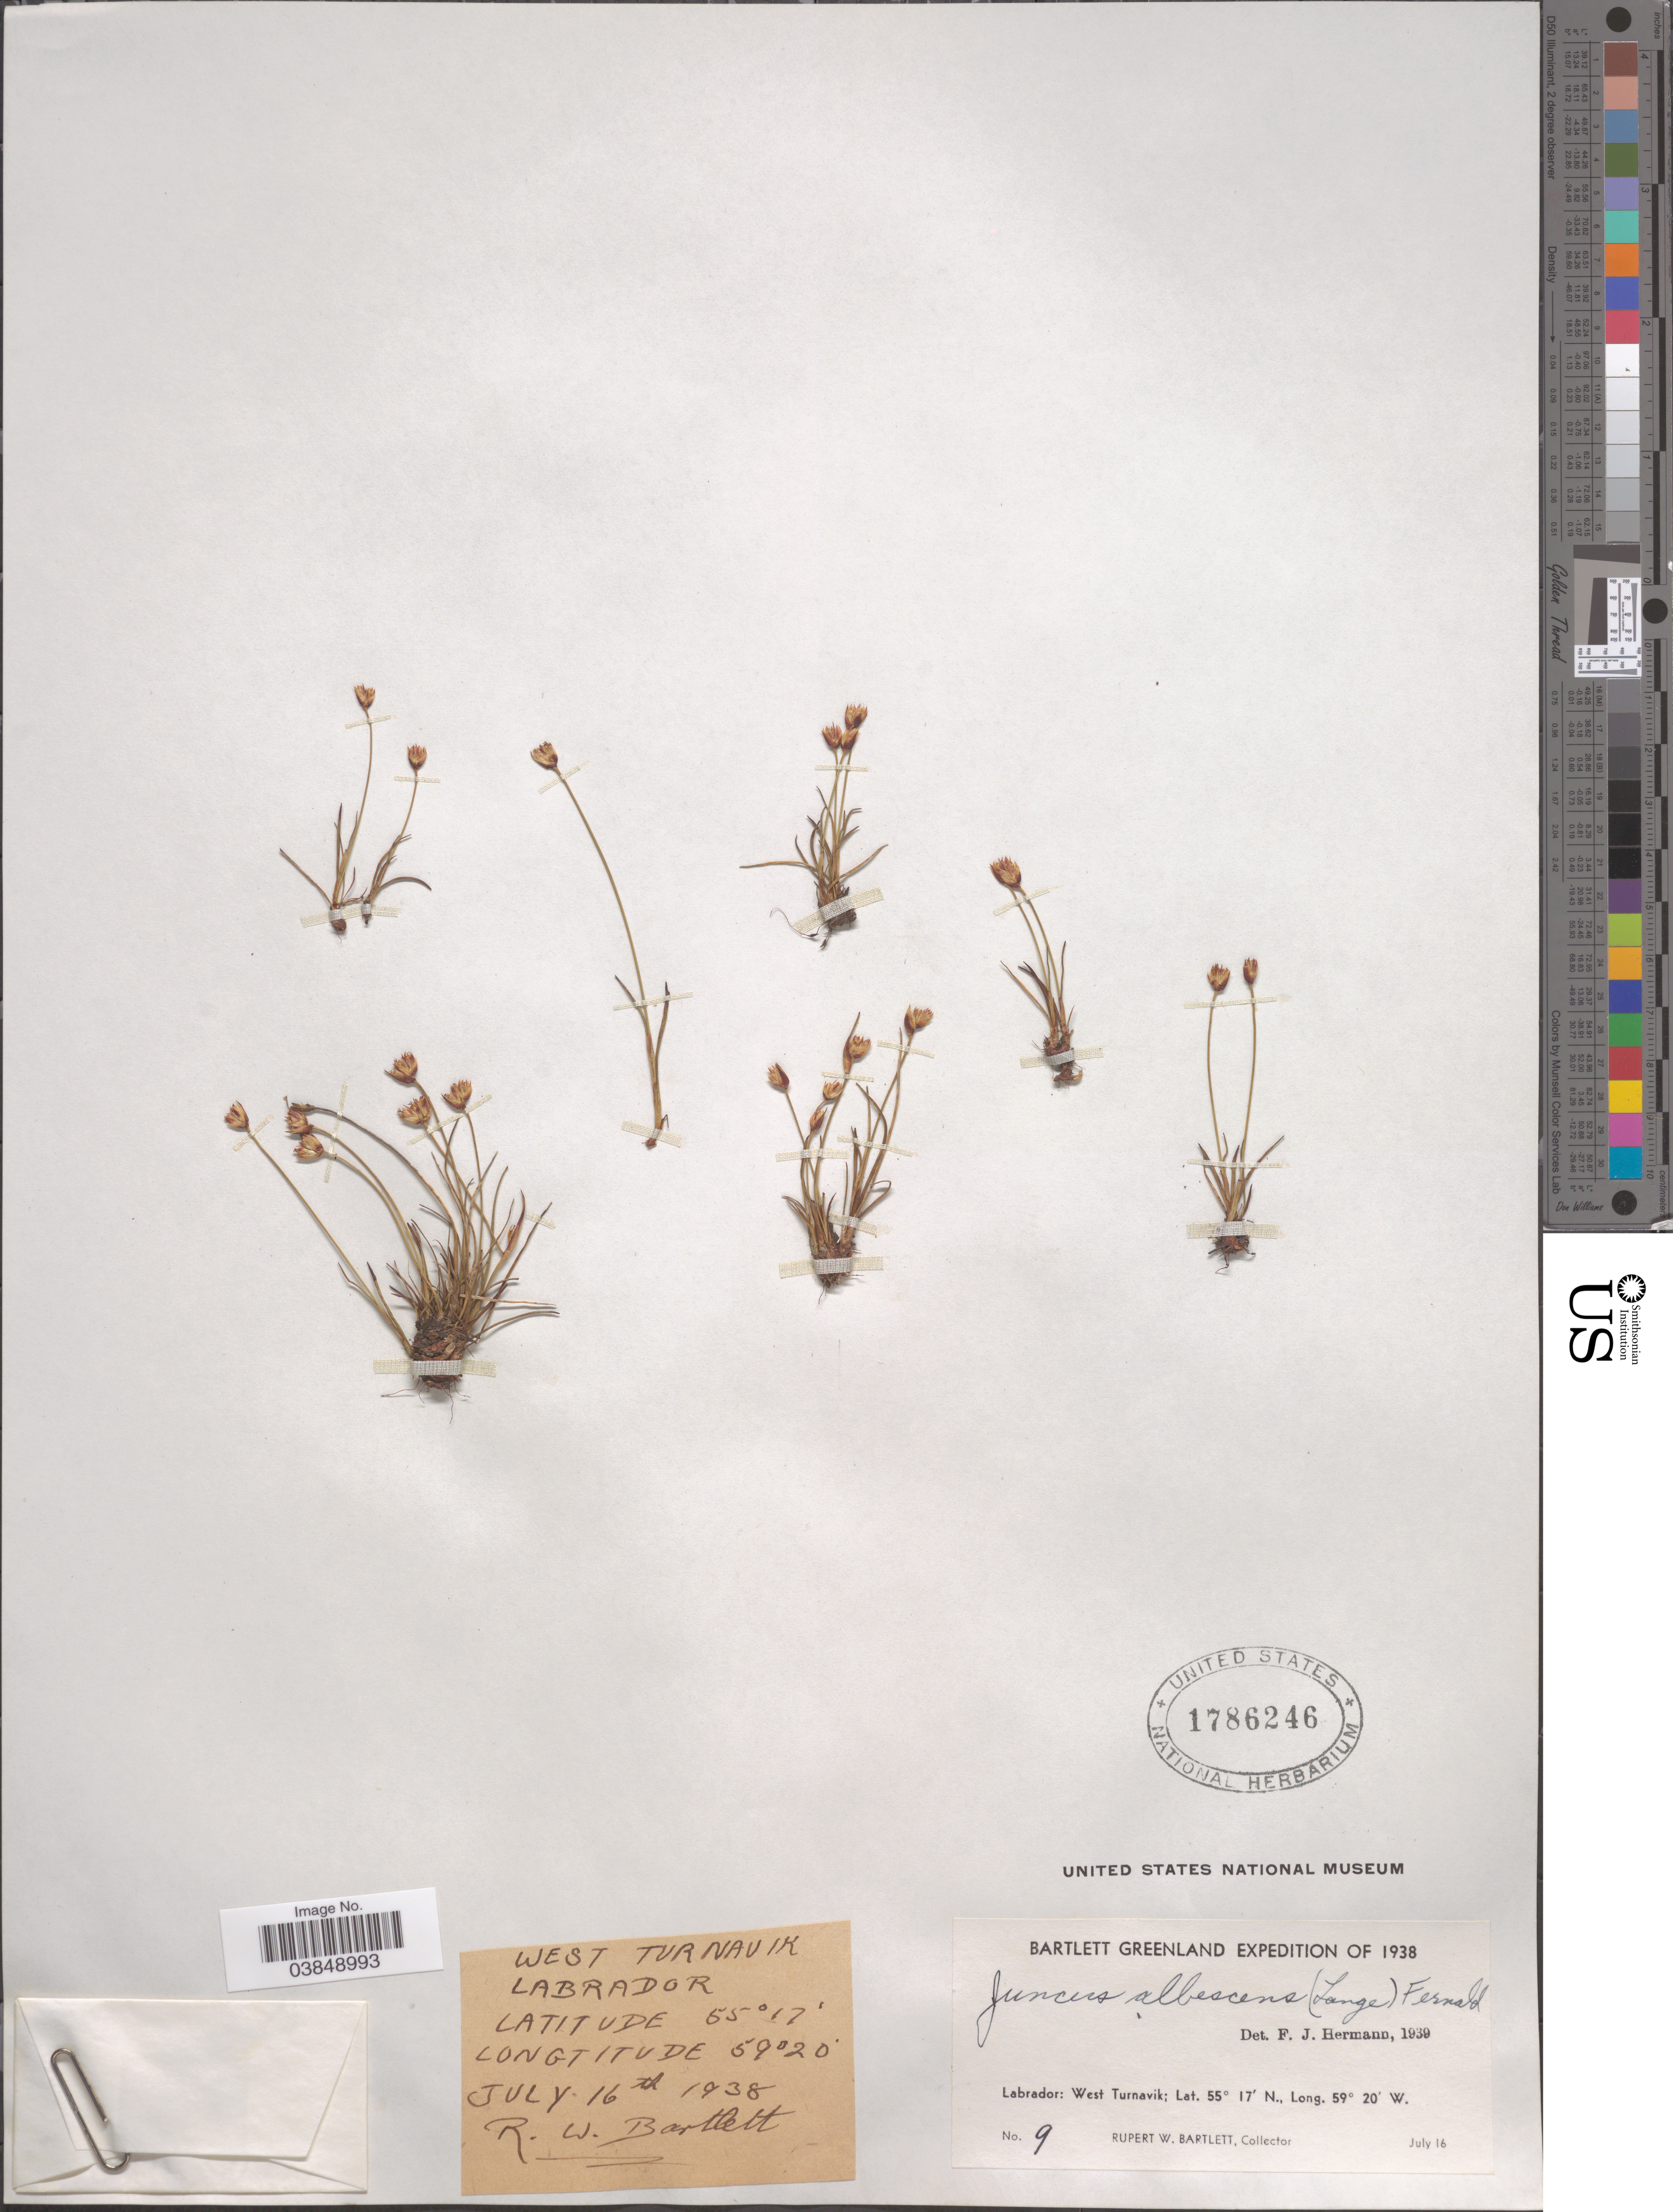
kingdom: Plantae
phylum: Tracheophyta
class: Liliopsida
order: Poales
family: Juncaceae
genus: Juncus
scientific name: Juncus albescens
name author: Fernald & Lange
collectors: R. W. Bartlett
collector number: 9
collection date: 1938-07-16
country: Canada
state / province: Newfoundland and Labrador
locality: West Turnavik. Labrador.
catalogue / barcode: US 1786246